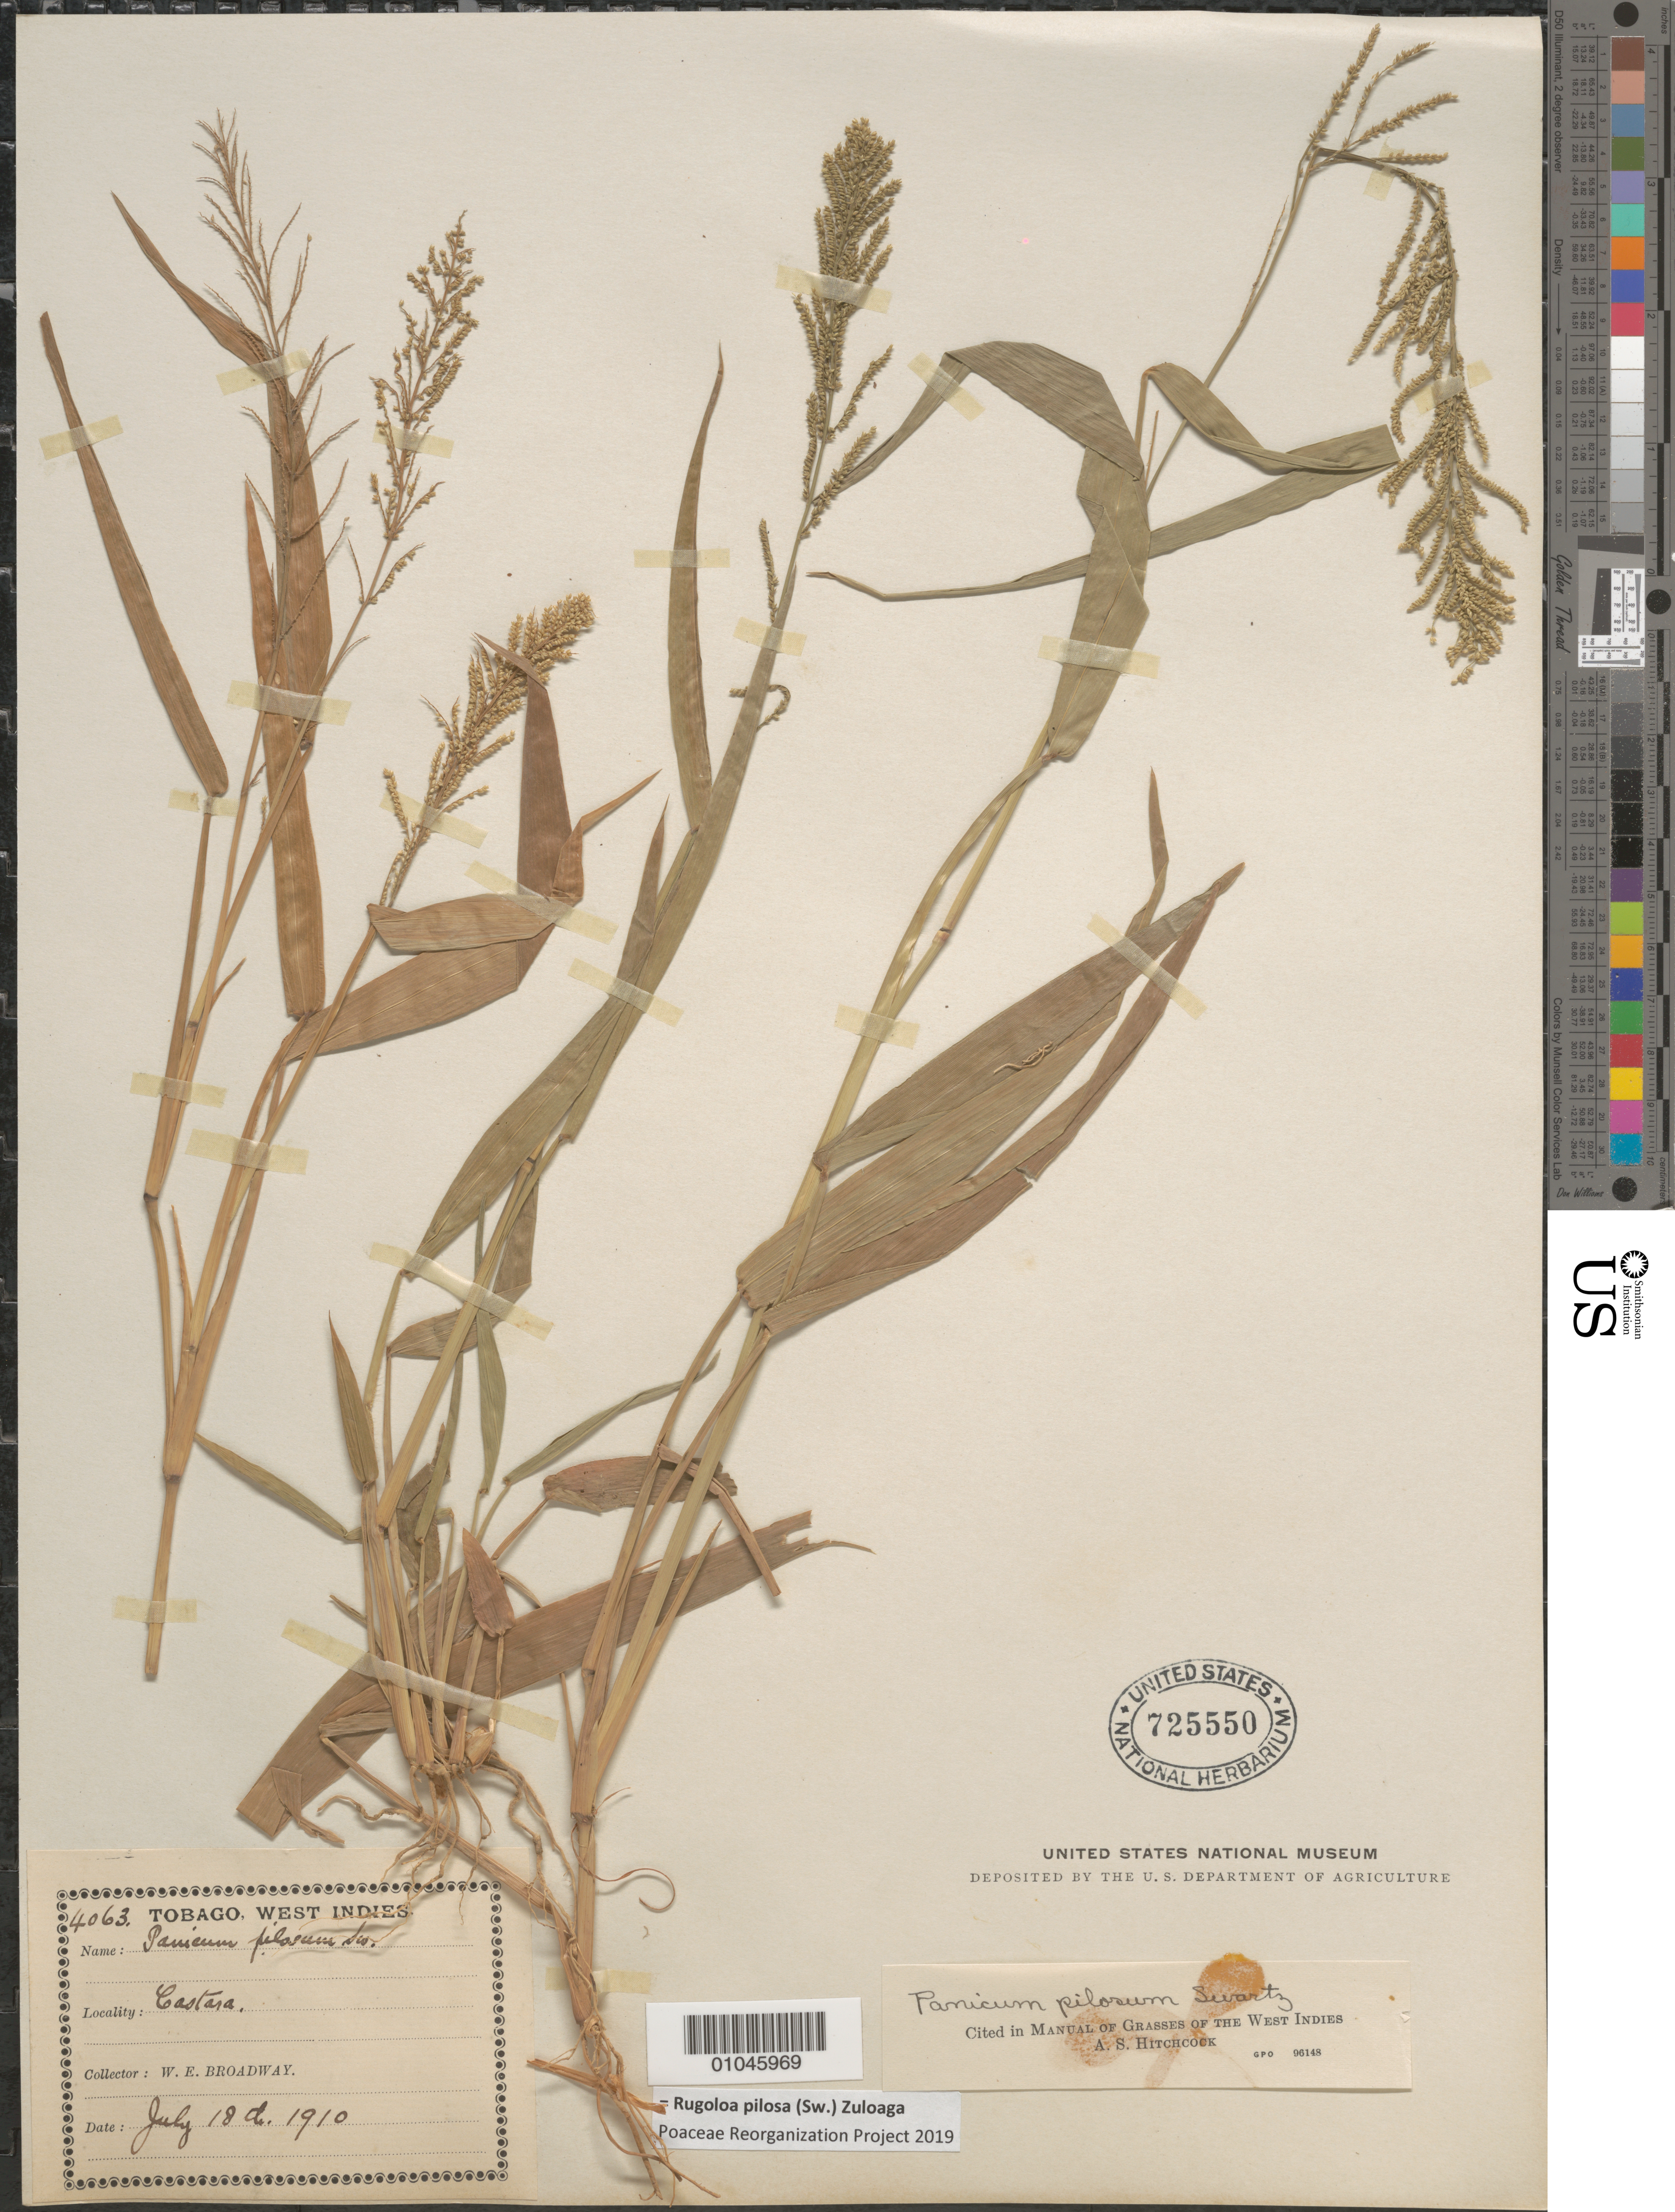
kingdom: Plantae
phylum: Tracheophyta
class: Liliopsida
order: Poales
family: Poaceae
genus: Panicum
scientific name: Panicum pilosum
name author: Sw.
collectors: W. E. Broadway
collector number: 4063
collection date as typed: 18 Aug 1910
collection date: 1910-08-18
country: Trinidad and Tobago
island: Tobago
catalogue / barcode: US 725550